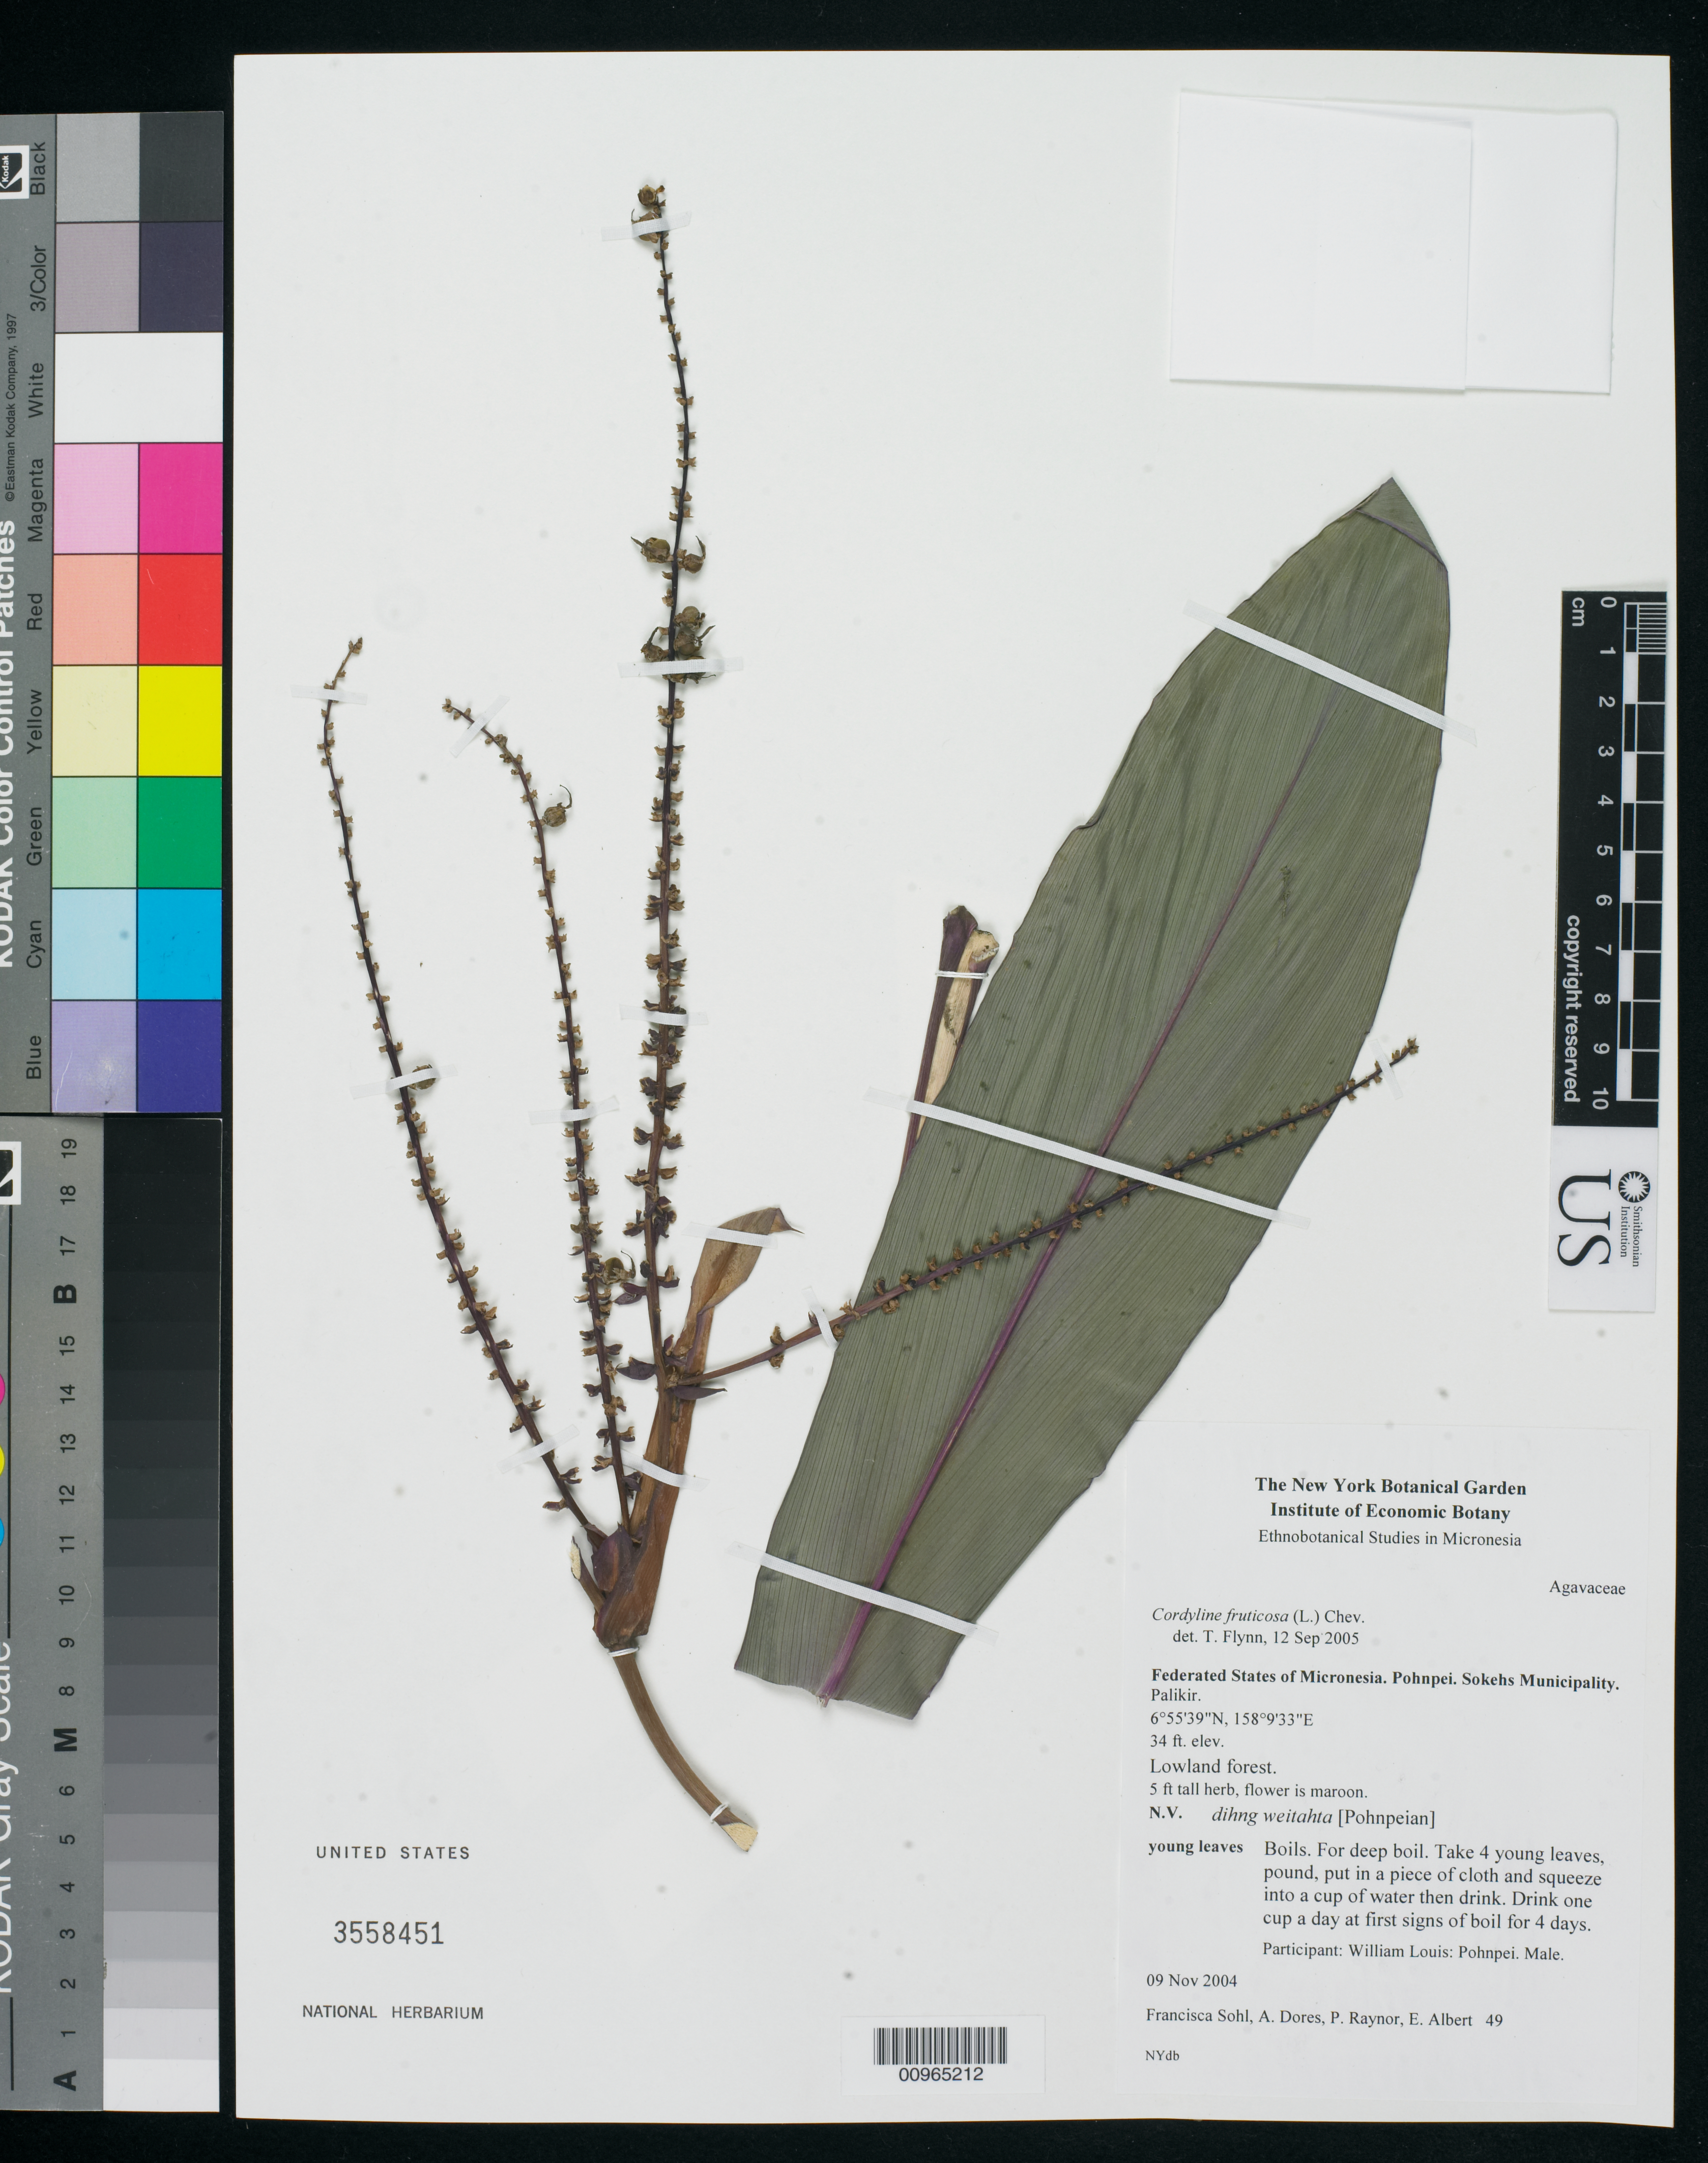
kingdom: Plantae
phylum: Tracheophyta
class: Liliopsida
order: Asparagales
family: Asparagaceae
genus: Cordyline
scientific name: Cordyline fruticosa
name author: (L.) A. Chev.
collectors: F. Sohl, A. Dores, A. Raynor & E. Albert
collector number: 49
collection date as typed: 09 Nov 2004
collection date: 2004-11-09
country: Micronesia, Federated States of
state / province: Pohnpei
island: Pohnpei [Ponape]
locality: Palikir, Sokehs Muncipality, Pohnpei, Micronesia. Lowland forest.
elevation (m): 10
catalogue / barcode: US 3558451